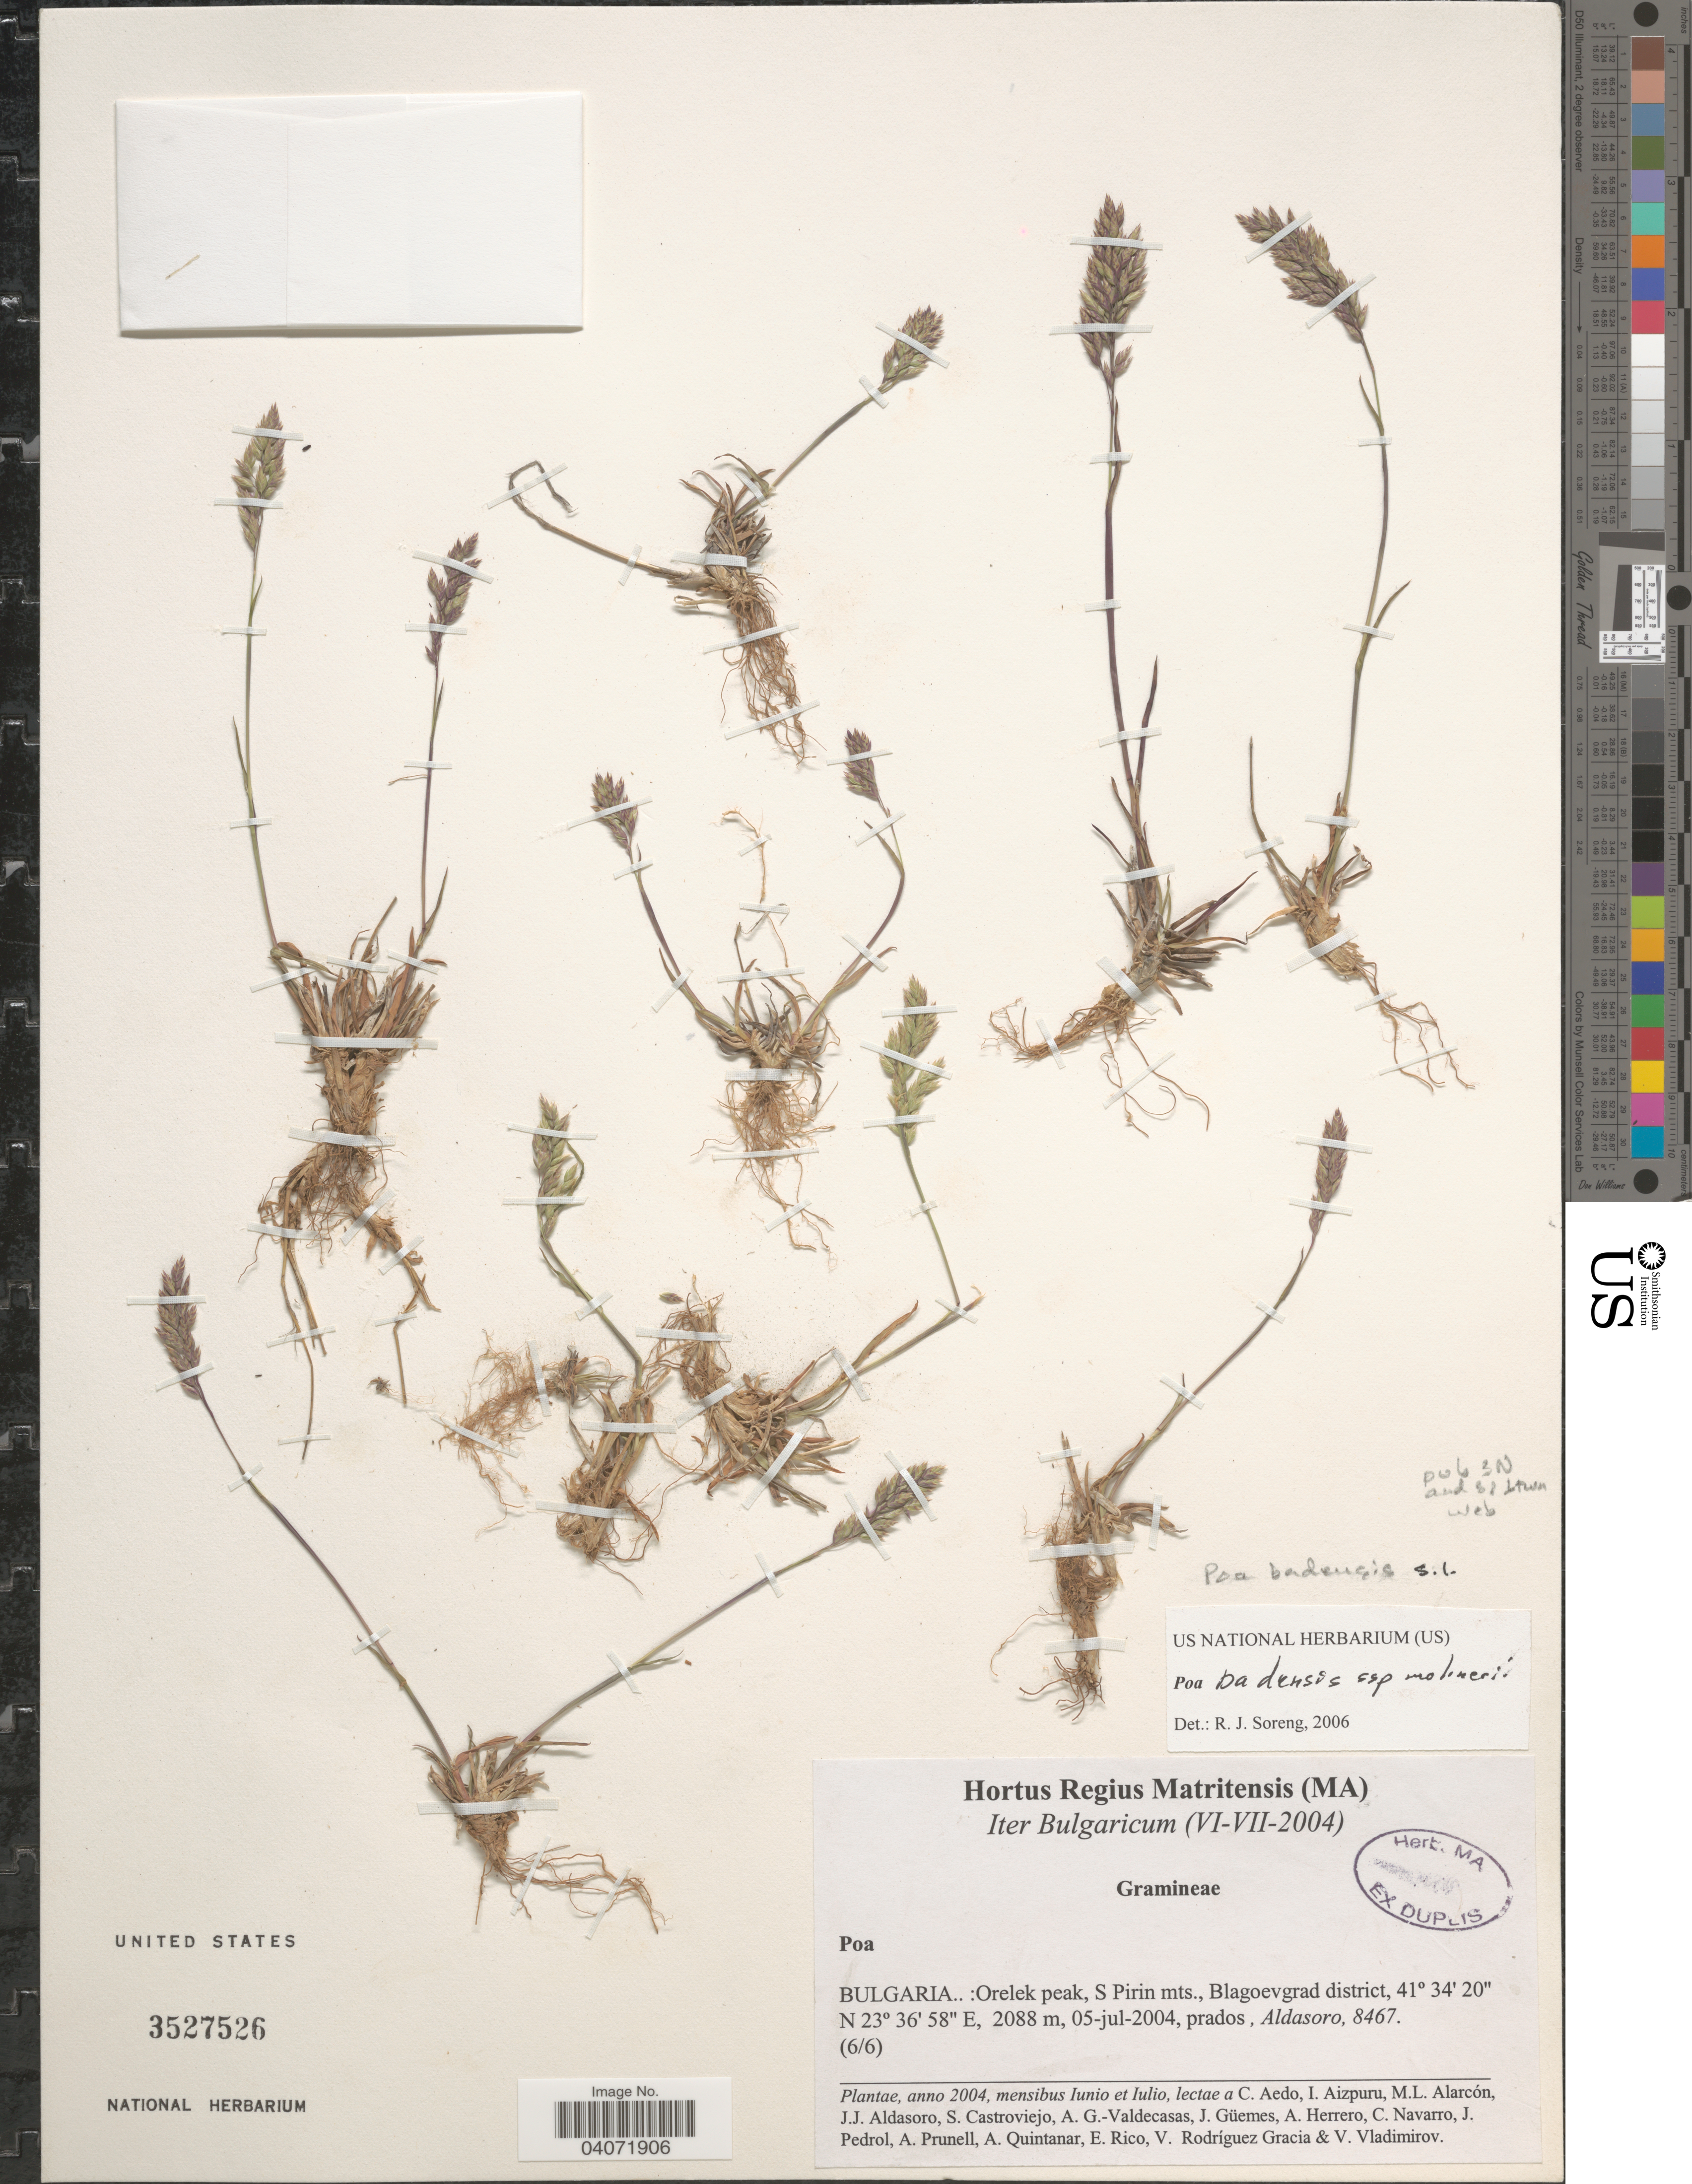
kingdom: Plantae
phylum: Tracheophyta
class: Liliopsida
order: Poales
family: Poaceae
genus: Poa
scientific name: Poa badensis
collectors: J. Aldasoro, C. Aedo, I. Aizpuru, M. L. Alarcón & et al.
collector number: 8467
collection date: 2004-07-05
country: Bulgaria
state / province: Blagoevgrad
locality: Iter Bulgaricum (VI-VII-2004). Orelek peak, S Pirin mts., Blagoevgrad district.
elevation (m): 2088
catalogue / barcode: US 3527526